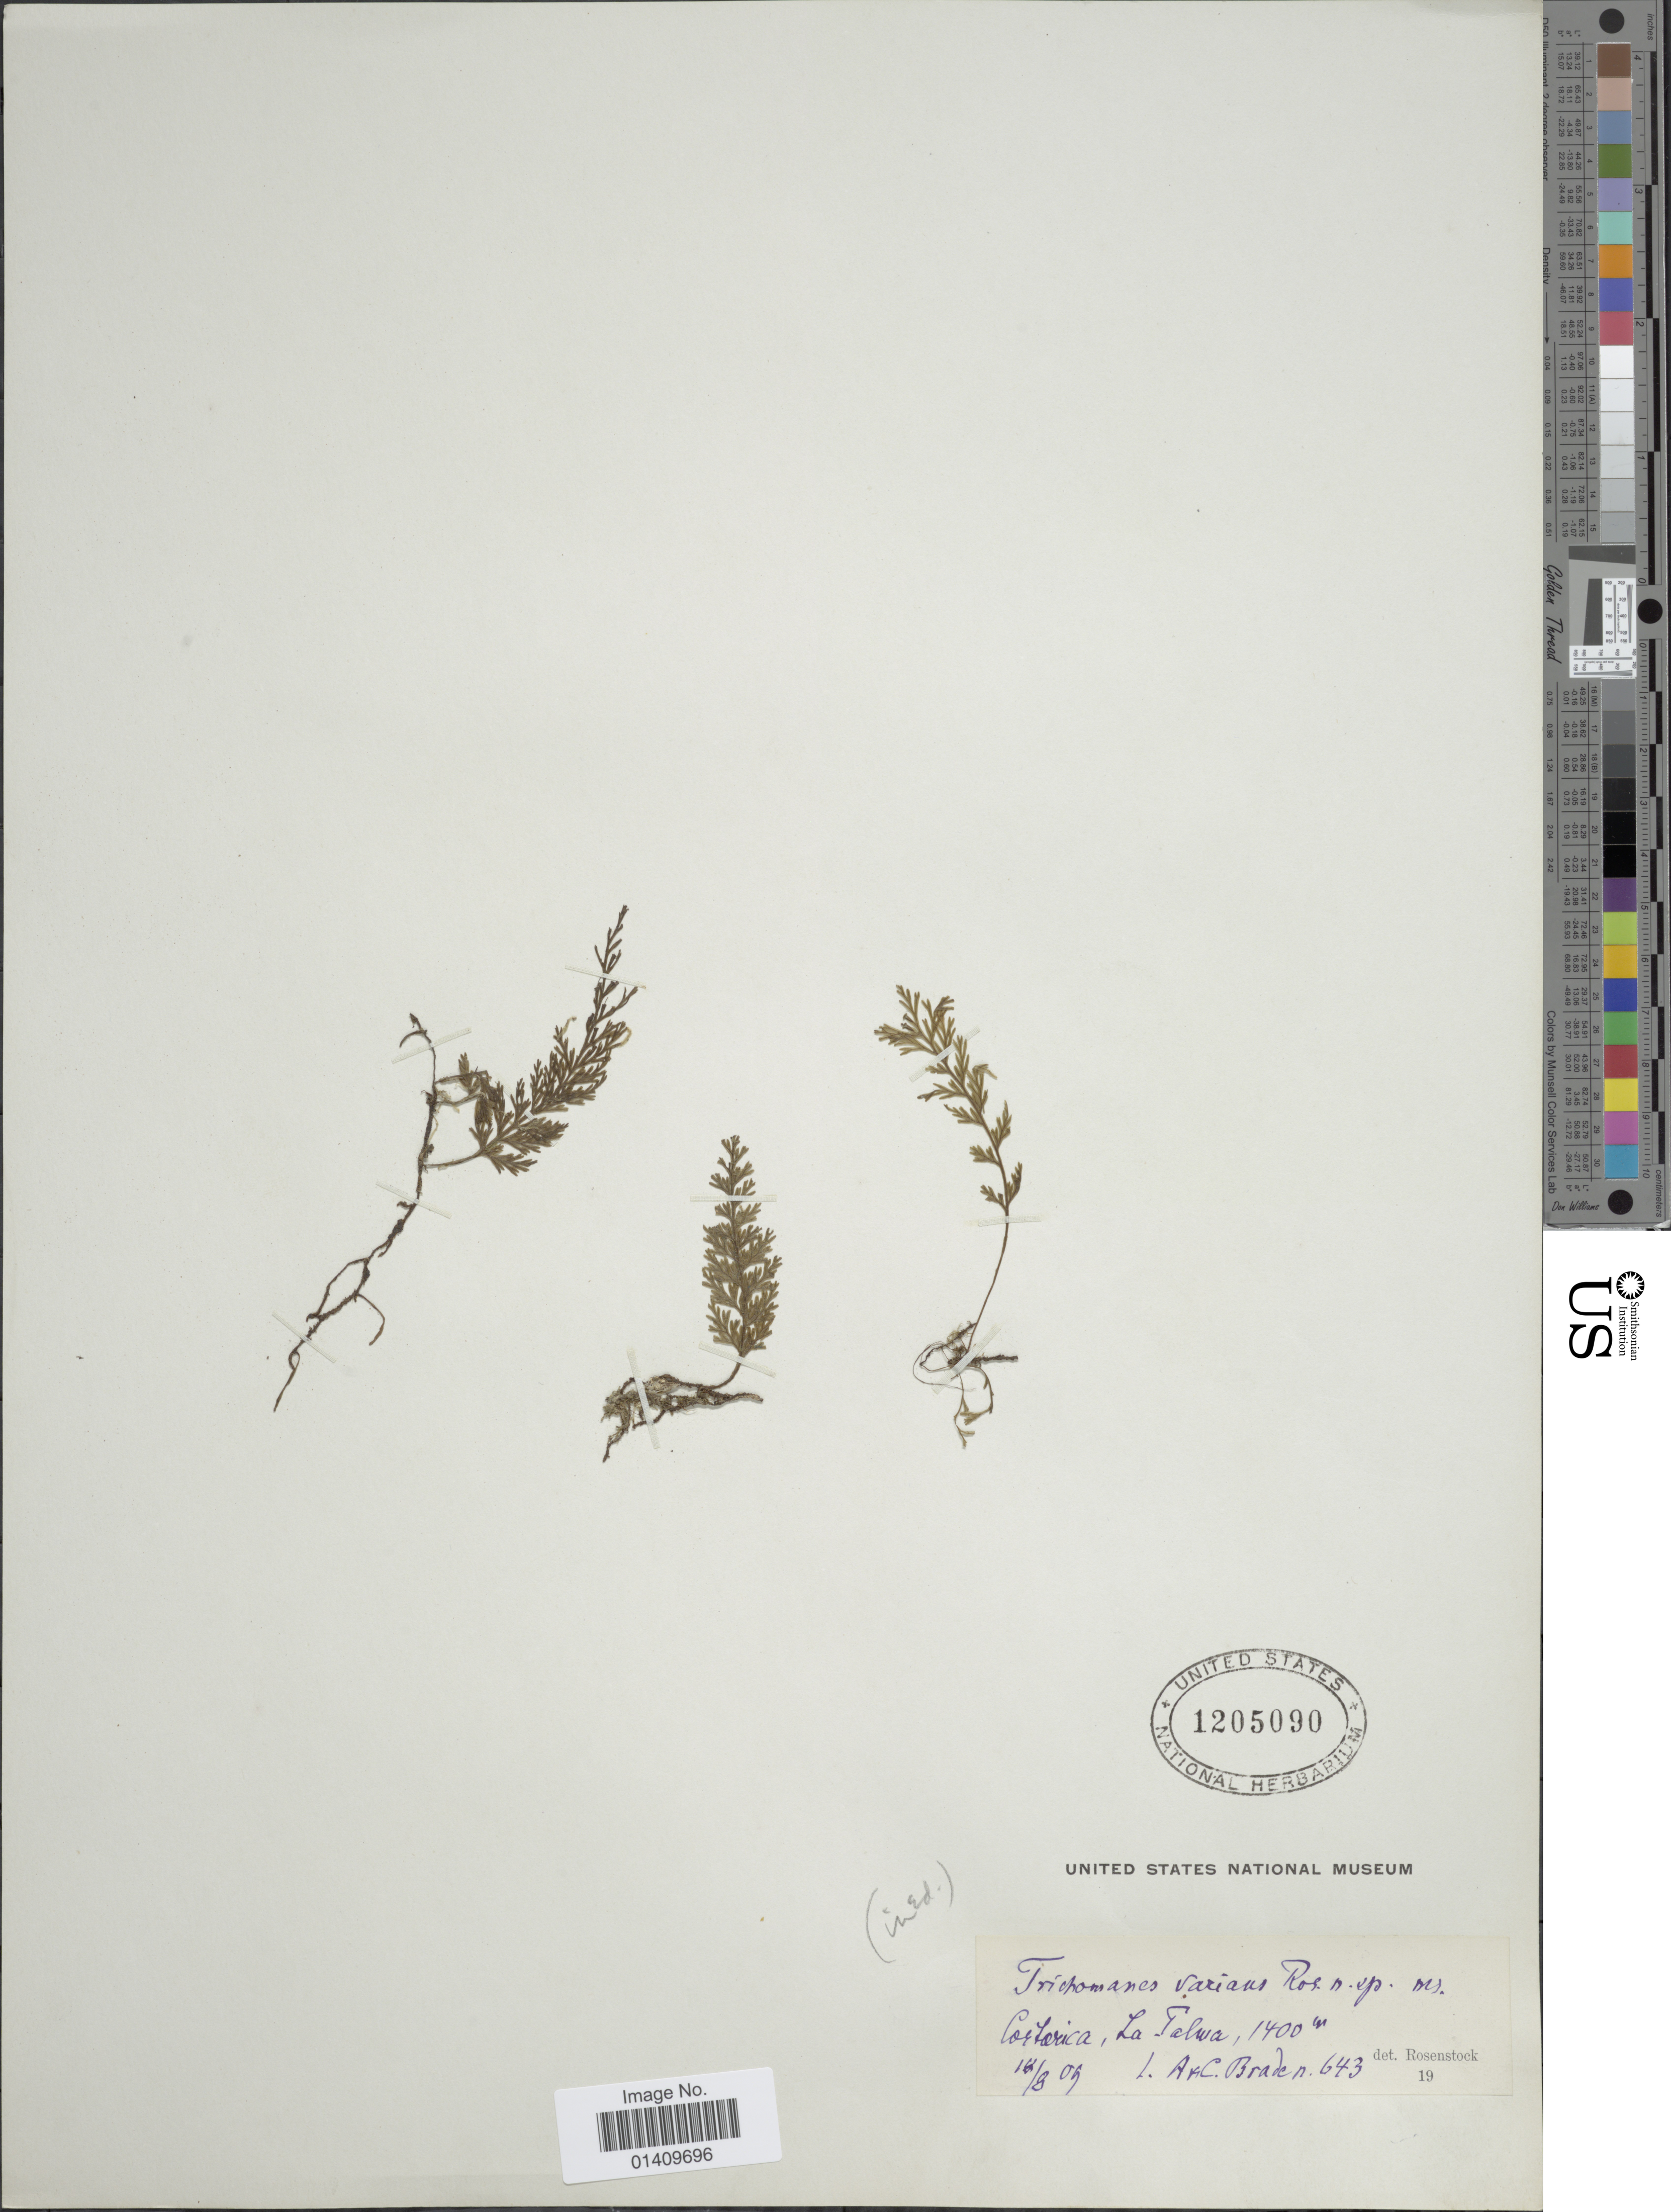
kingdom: Plantae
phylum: Tracheophyta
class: Polypodiopsida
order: Hymenophyllales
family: Hymenophyllaceae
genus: Polyphlebium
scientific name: Polyphlebium diaphanum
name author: (Kunth) Ebihara & Dubuisson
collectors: A. Brade & C. Brade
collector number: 643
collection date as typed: Transcribed d/m/y: 16/8/9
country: Costa Rica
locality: La Palma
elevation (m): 1400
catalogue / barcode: US 1205090